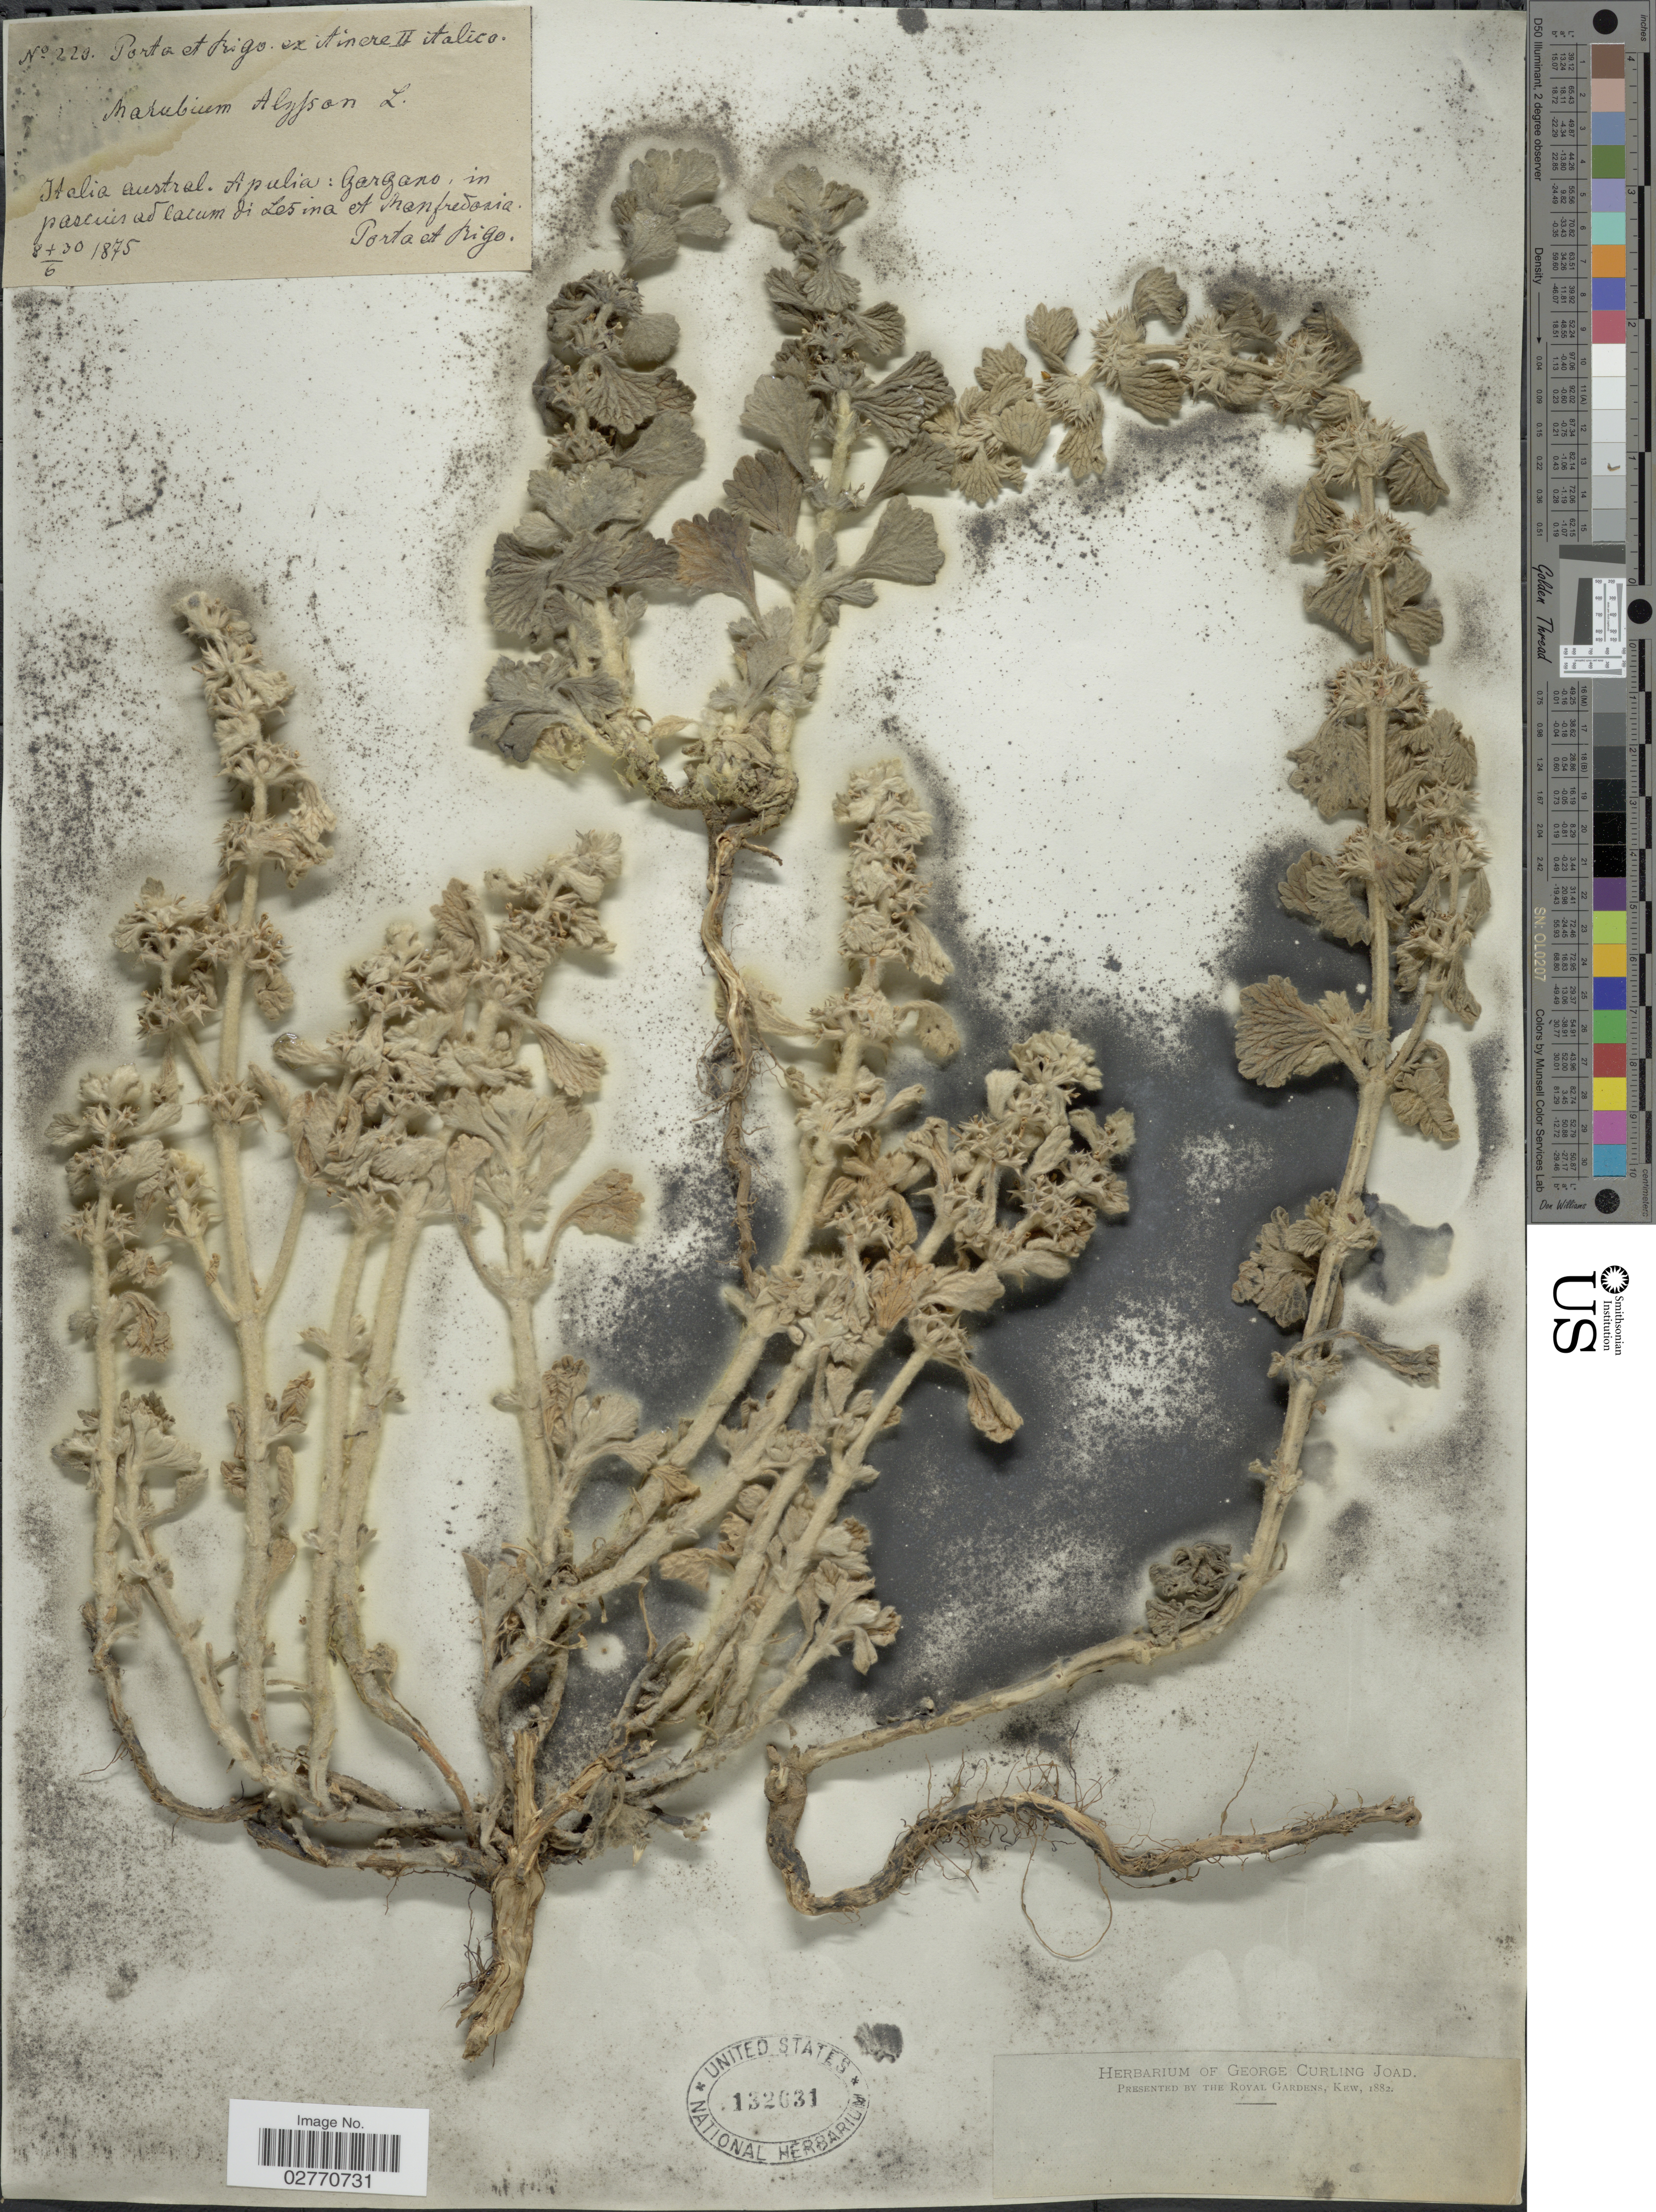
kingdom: Plantae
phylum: Tracheophyta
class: Magnoliopsida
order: Lamiales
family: Lamiaceae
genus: Marrubium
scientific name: Marrubium alysson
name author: L.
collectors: -- Porta & -- Rigo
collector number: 229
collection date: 1875-06-08/1875-06-30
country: Italy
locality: Italia austral - Apulia: Gargano, in pascuis ad latum di Lesina et Manfredonia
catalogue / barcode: US 132631